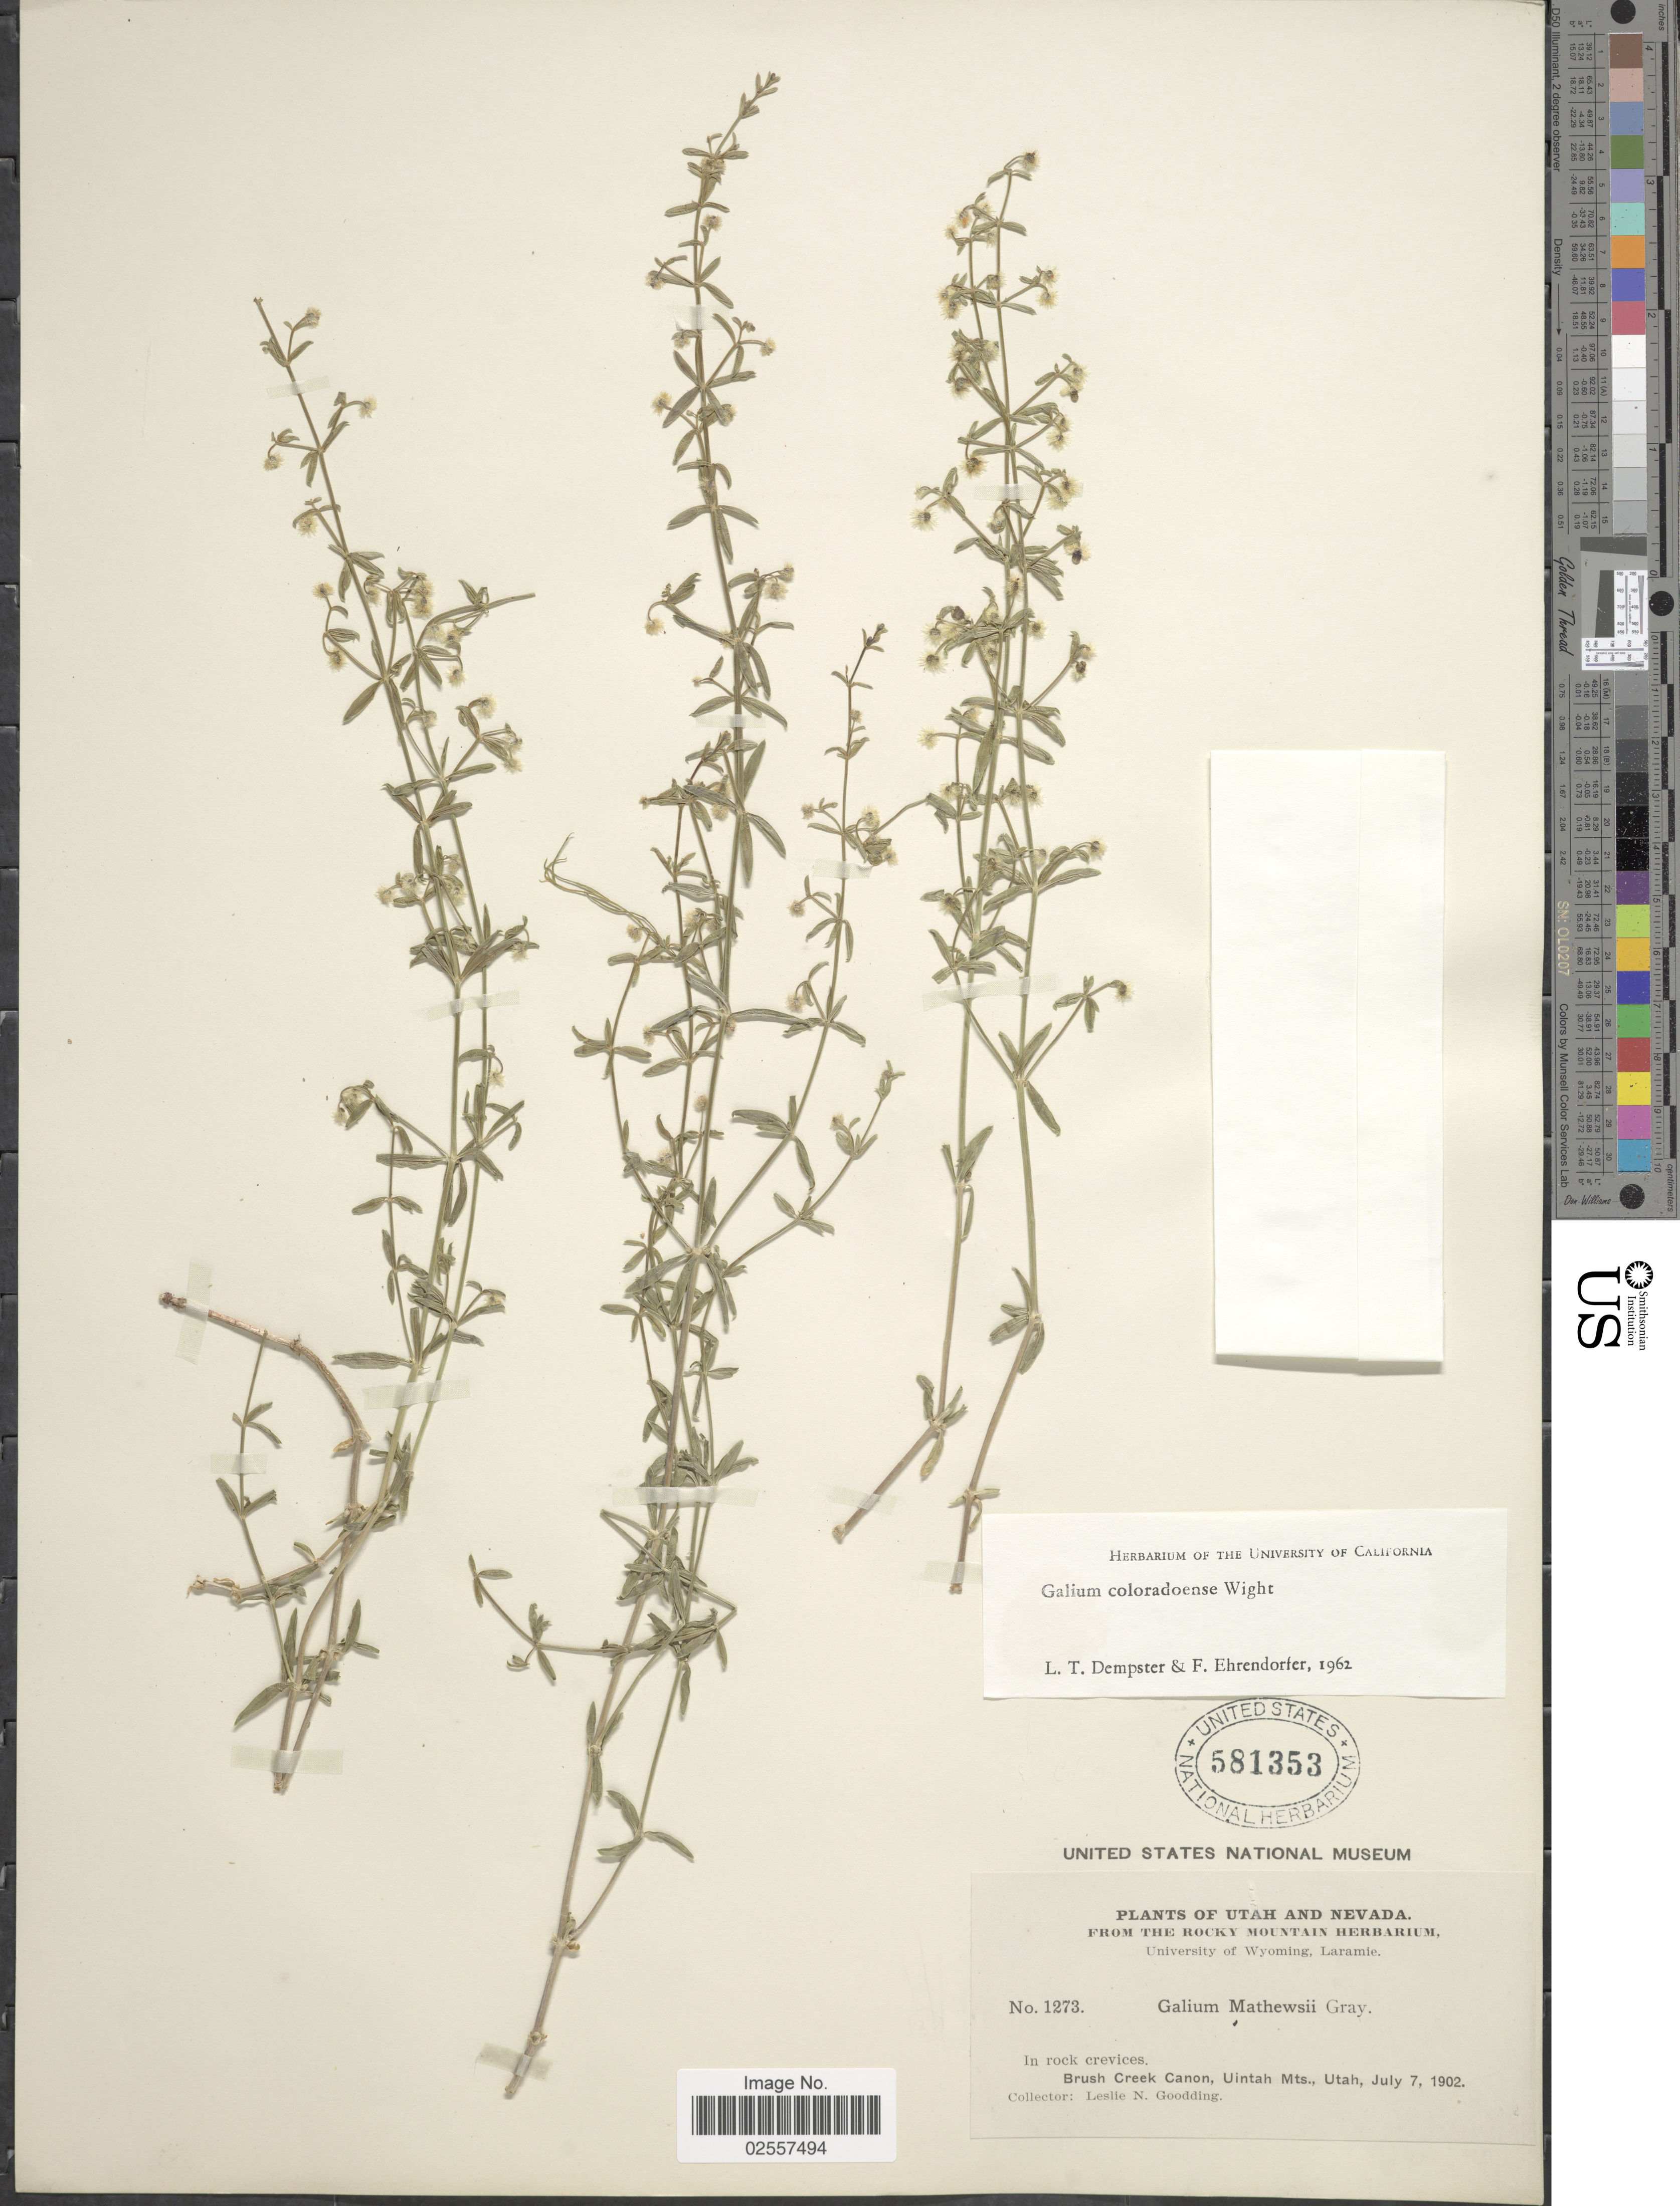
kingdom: Plantae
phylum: Tracheophyta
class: Magnoliopsida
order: Gentianales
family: Rubiaceae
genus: Galium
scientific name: Galium coloradoense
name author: W.F. Wright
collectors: L. N. Goodding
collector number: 1273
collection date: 1902-07-07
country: United States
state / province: Utah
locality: Utah and Nevada, In rock crevices, Brush Creek Canon, Uintah Mts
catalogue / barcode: US 581353